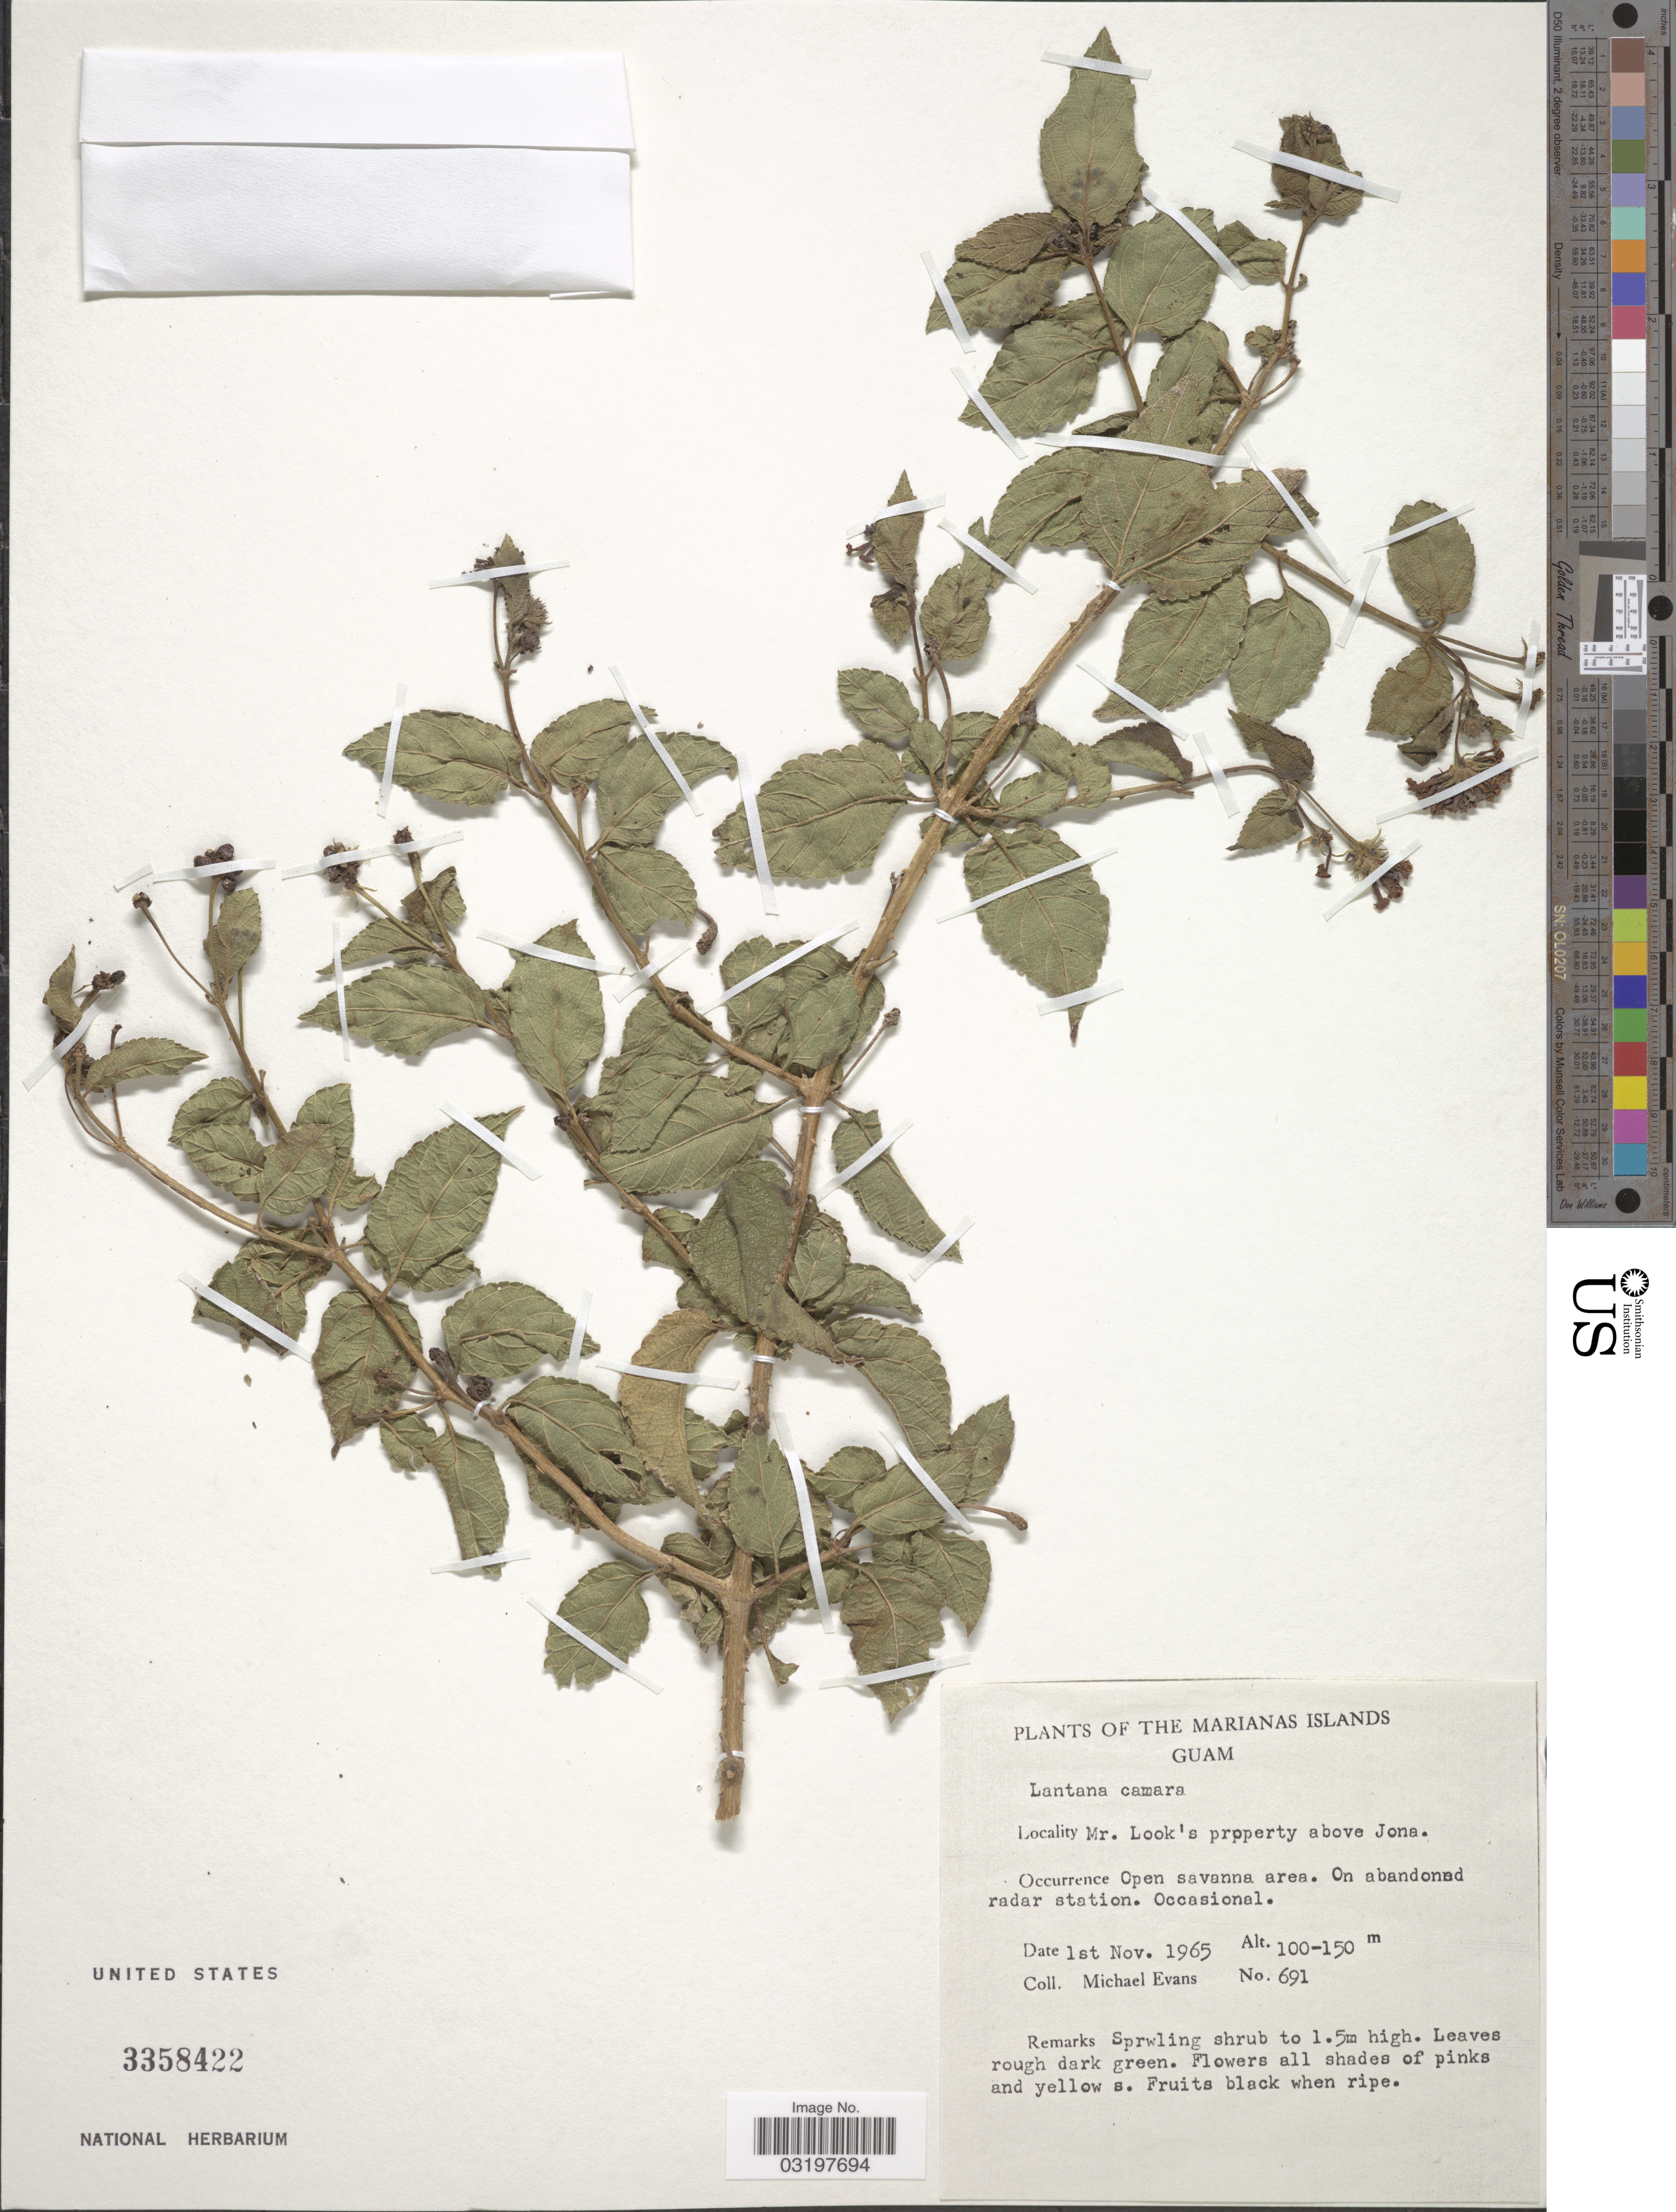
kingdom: Plantae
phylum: Tracheophyta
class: Magnoliopsida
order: Lamiales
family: Verbenaceae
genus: Lantana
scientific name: Lantana camara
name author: L.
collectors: M. Evans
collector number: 691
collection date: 1965-11-01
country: Guam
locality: The Marianas Islands, Guam, Mr. Look's property above Jona.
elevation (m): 100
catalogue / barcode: US 3358422